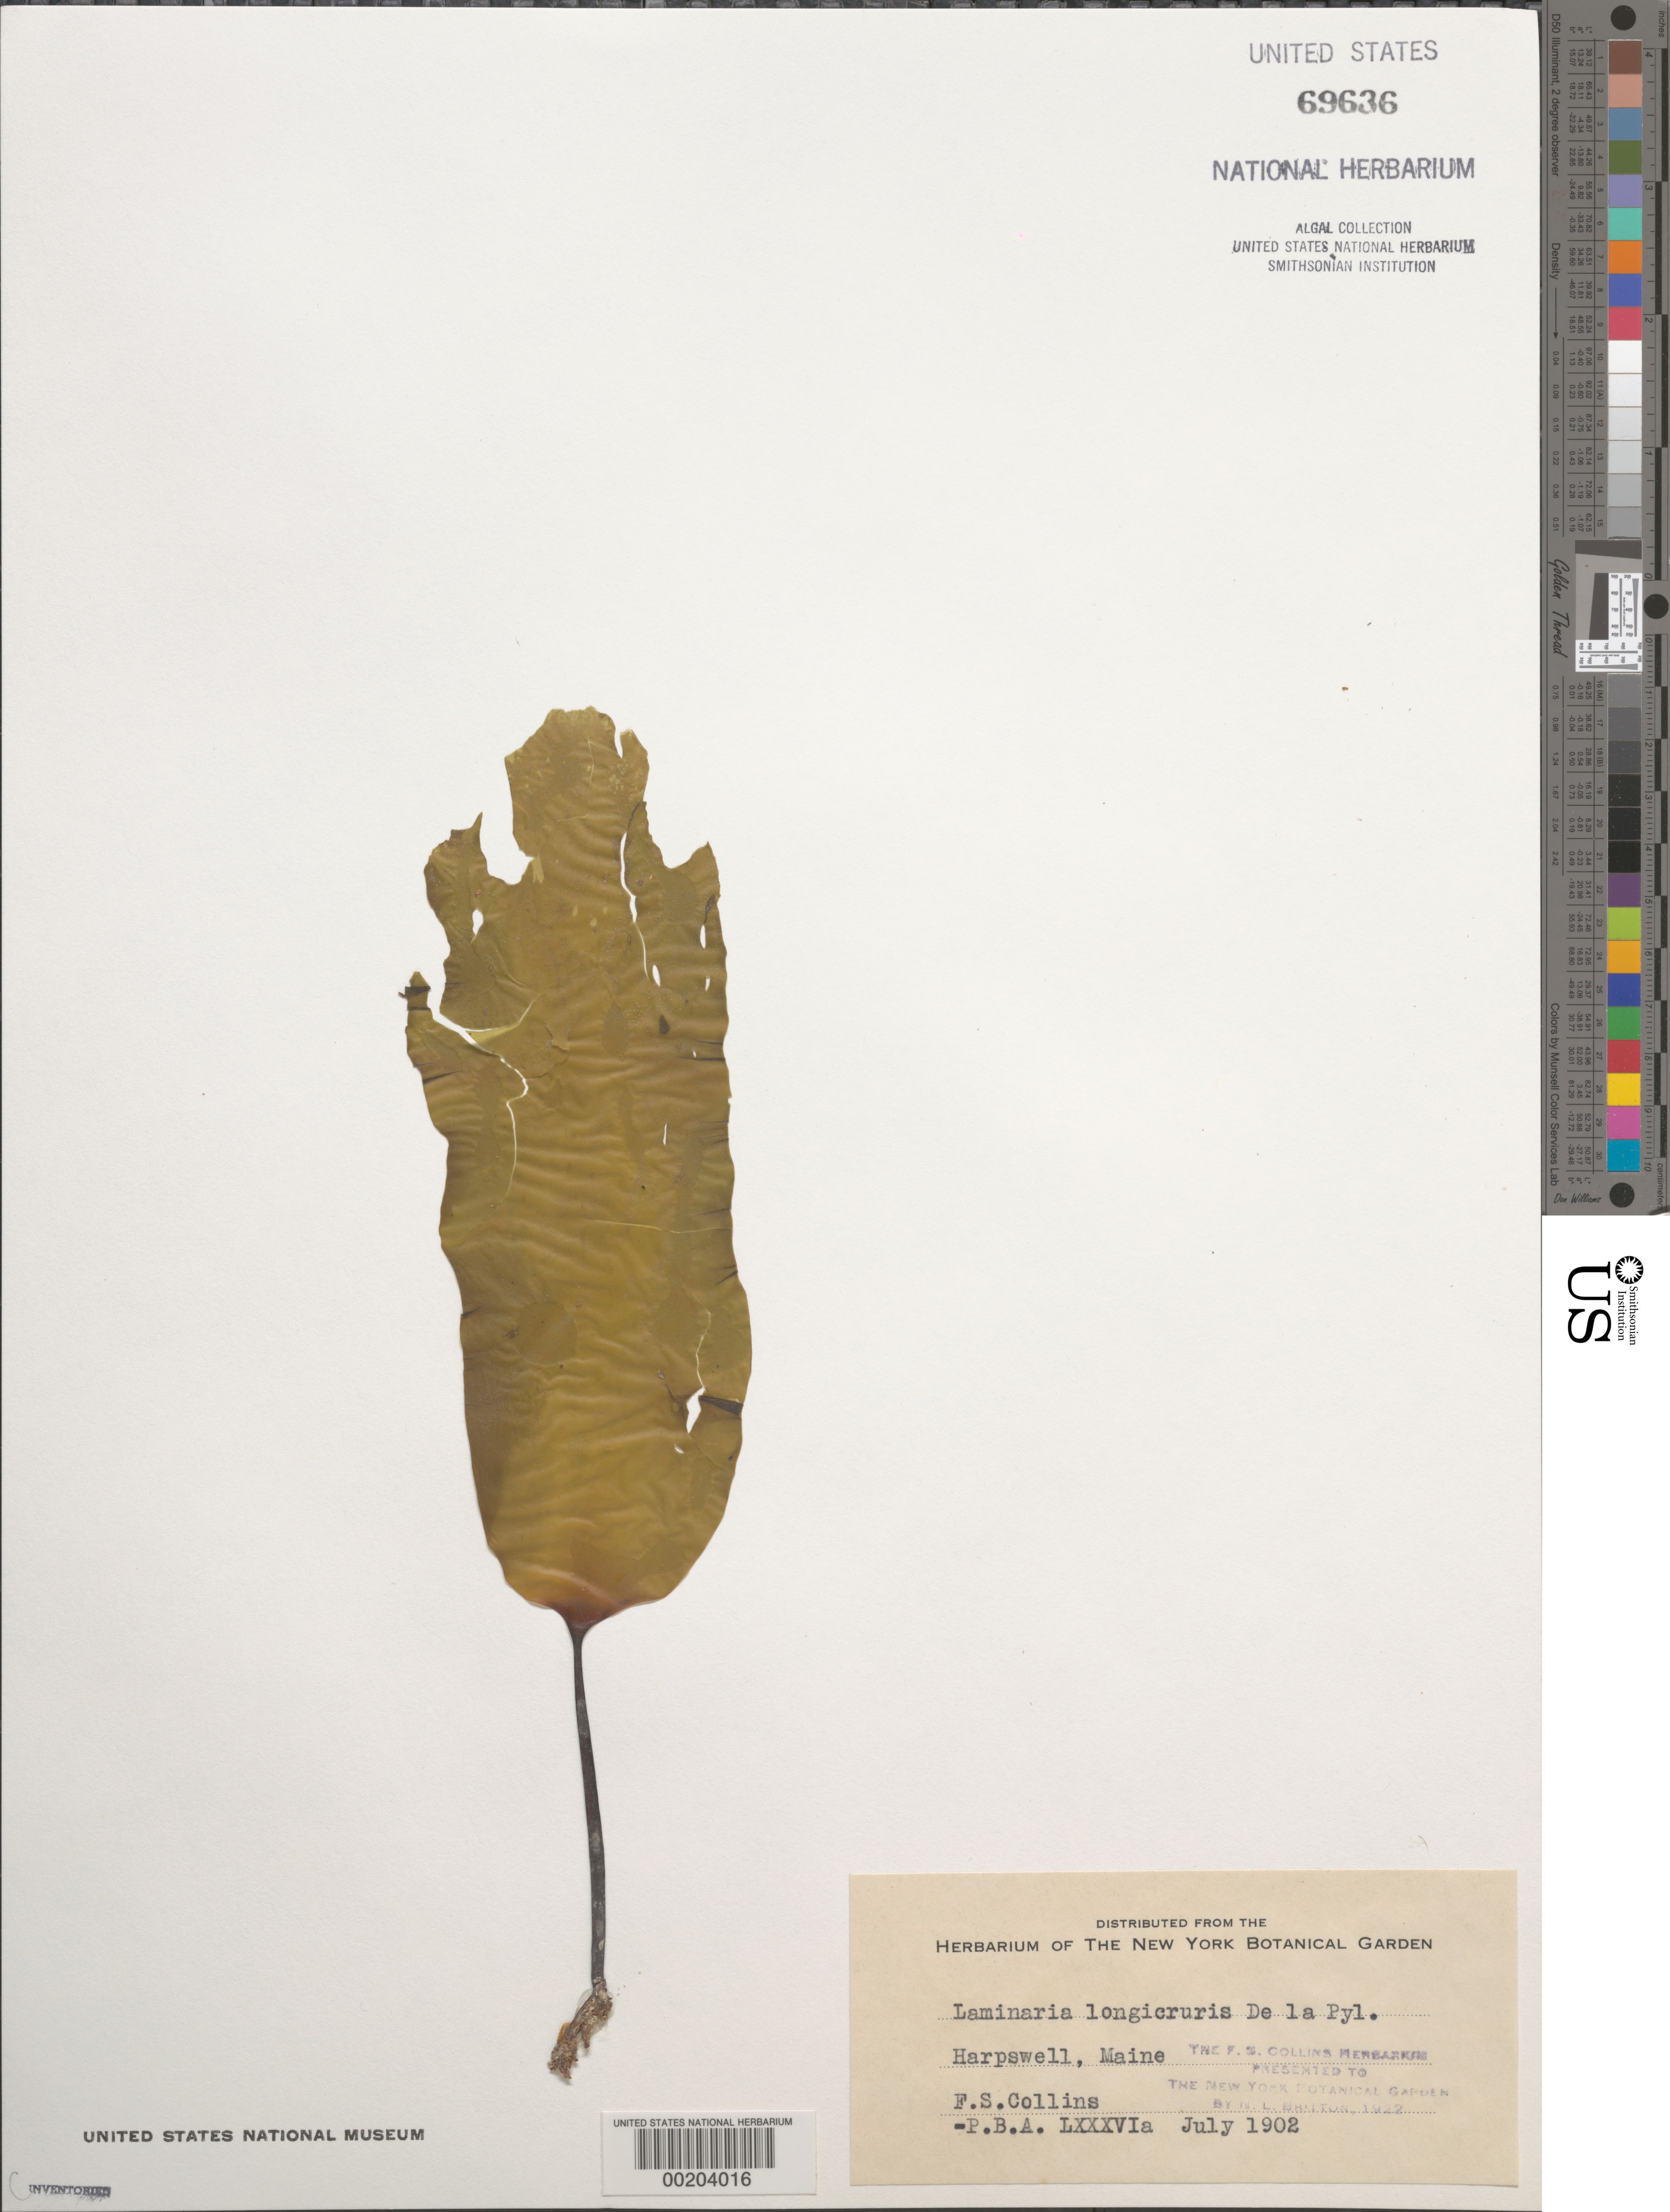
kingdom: Chromista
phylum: Ochrophyta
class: Phaeophyceae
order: Laminariales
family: Laminariaceae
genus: Saccharina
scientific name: Saccharina longicruris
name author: (Bach. Pyl.) Kuntze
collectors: F. Collins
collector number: PB-A Lxxxvia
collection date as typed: Jul 1902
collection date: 1902-07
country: United States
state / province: Maine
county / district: Cumberland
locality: Harpswell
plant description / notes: Collins, Holden & Setchell, Phycotheca Boreali-Americana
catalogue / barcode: US 69636